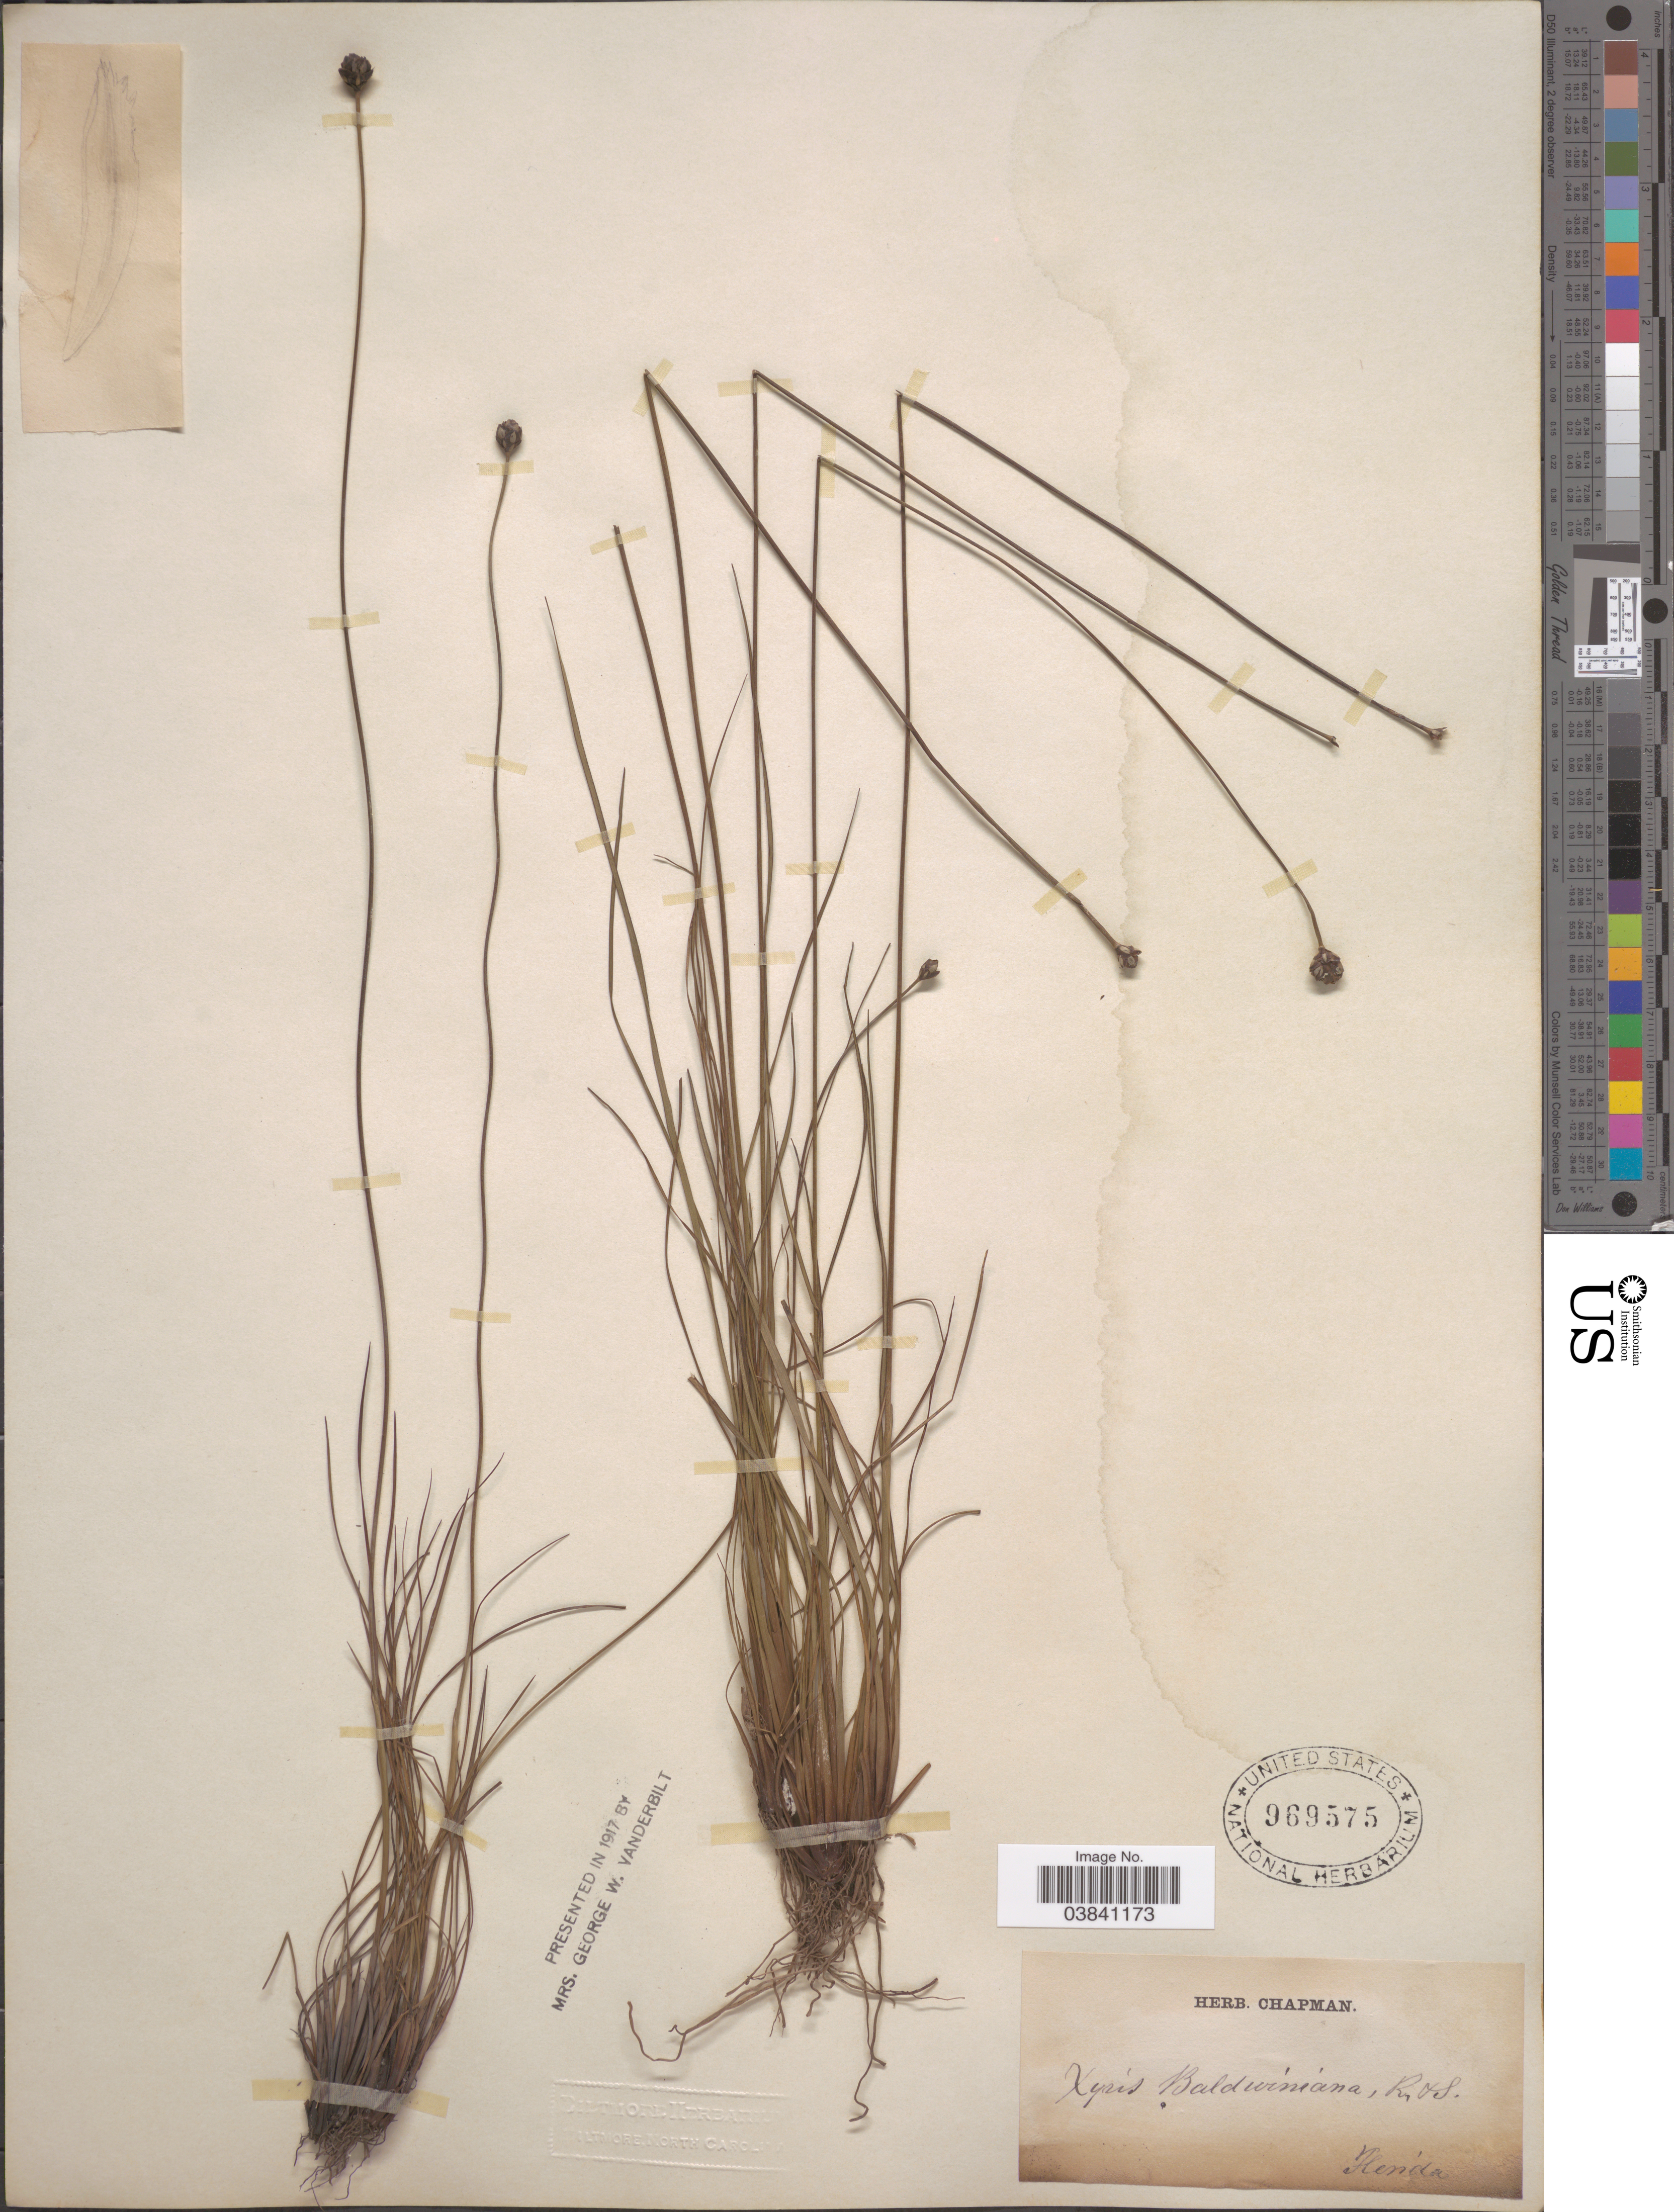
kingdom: Plantae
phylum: Tracheophyta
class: Liliopsida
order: Poales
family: Xyridaceae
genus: Xyris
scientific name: Xyris baldwiniana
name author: Schult.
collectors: ex herb. Chapman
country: United States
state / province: Florida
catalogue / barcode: US 969575